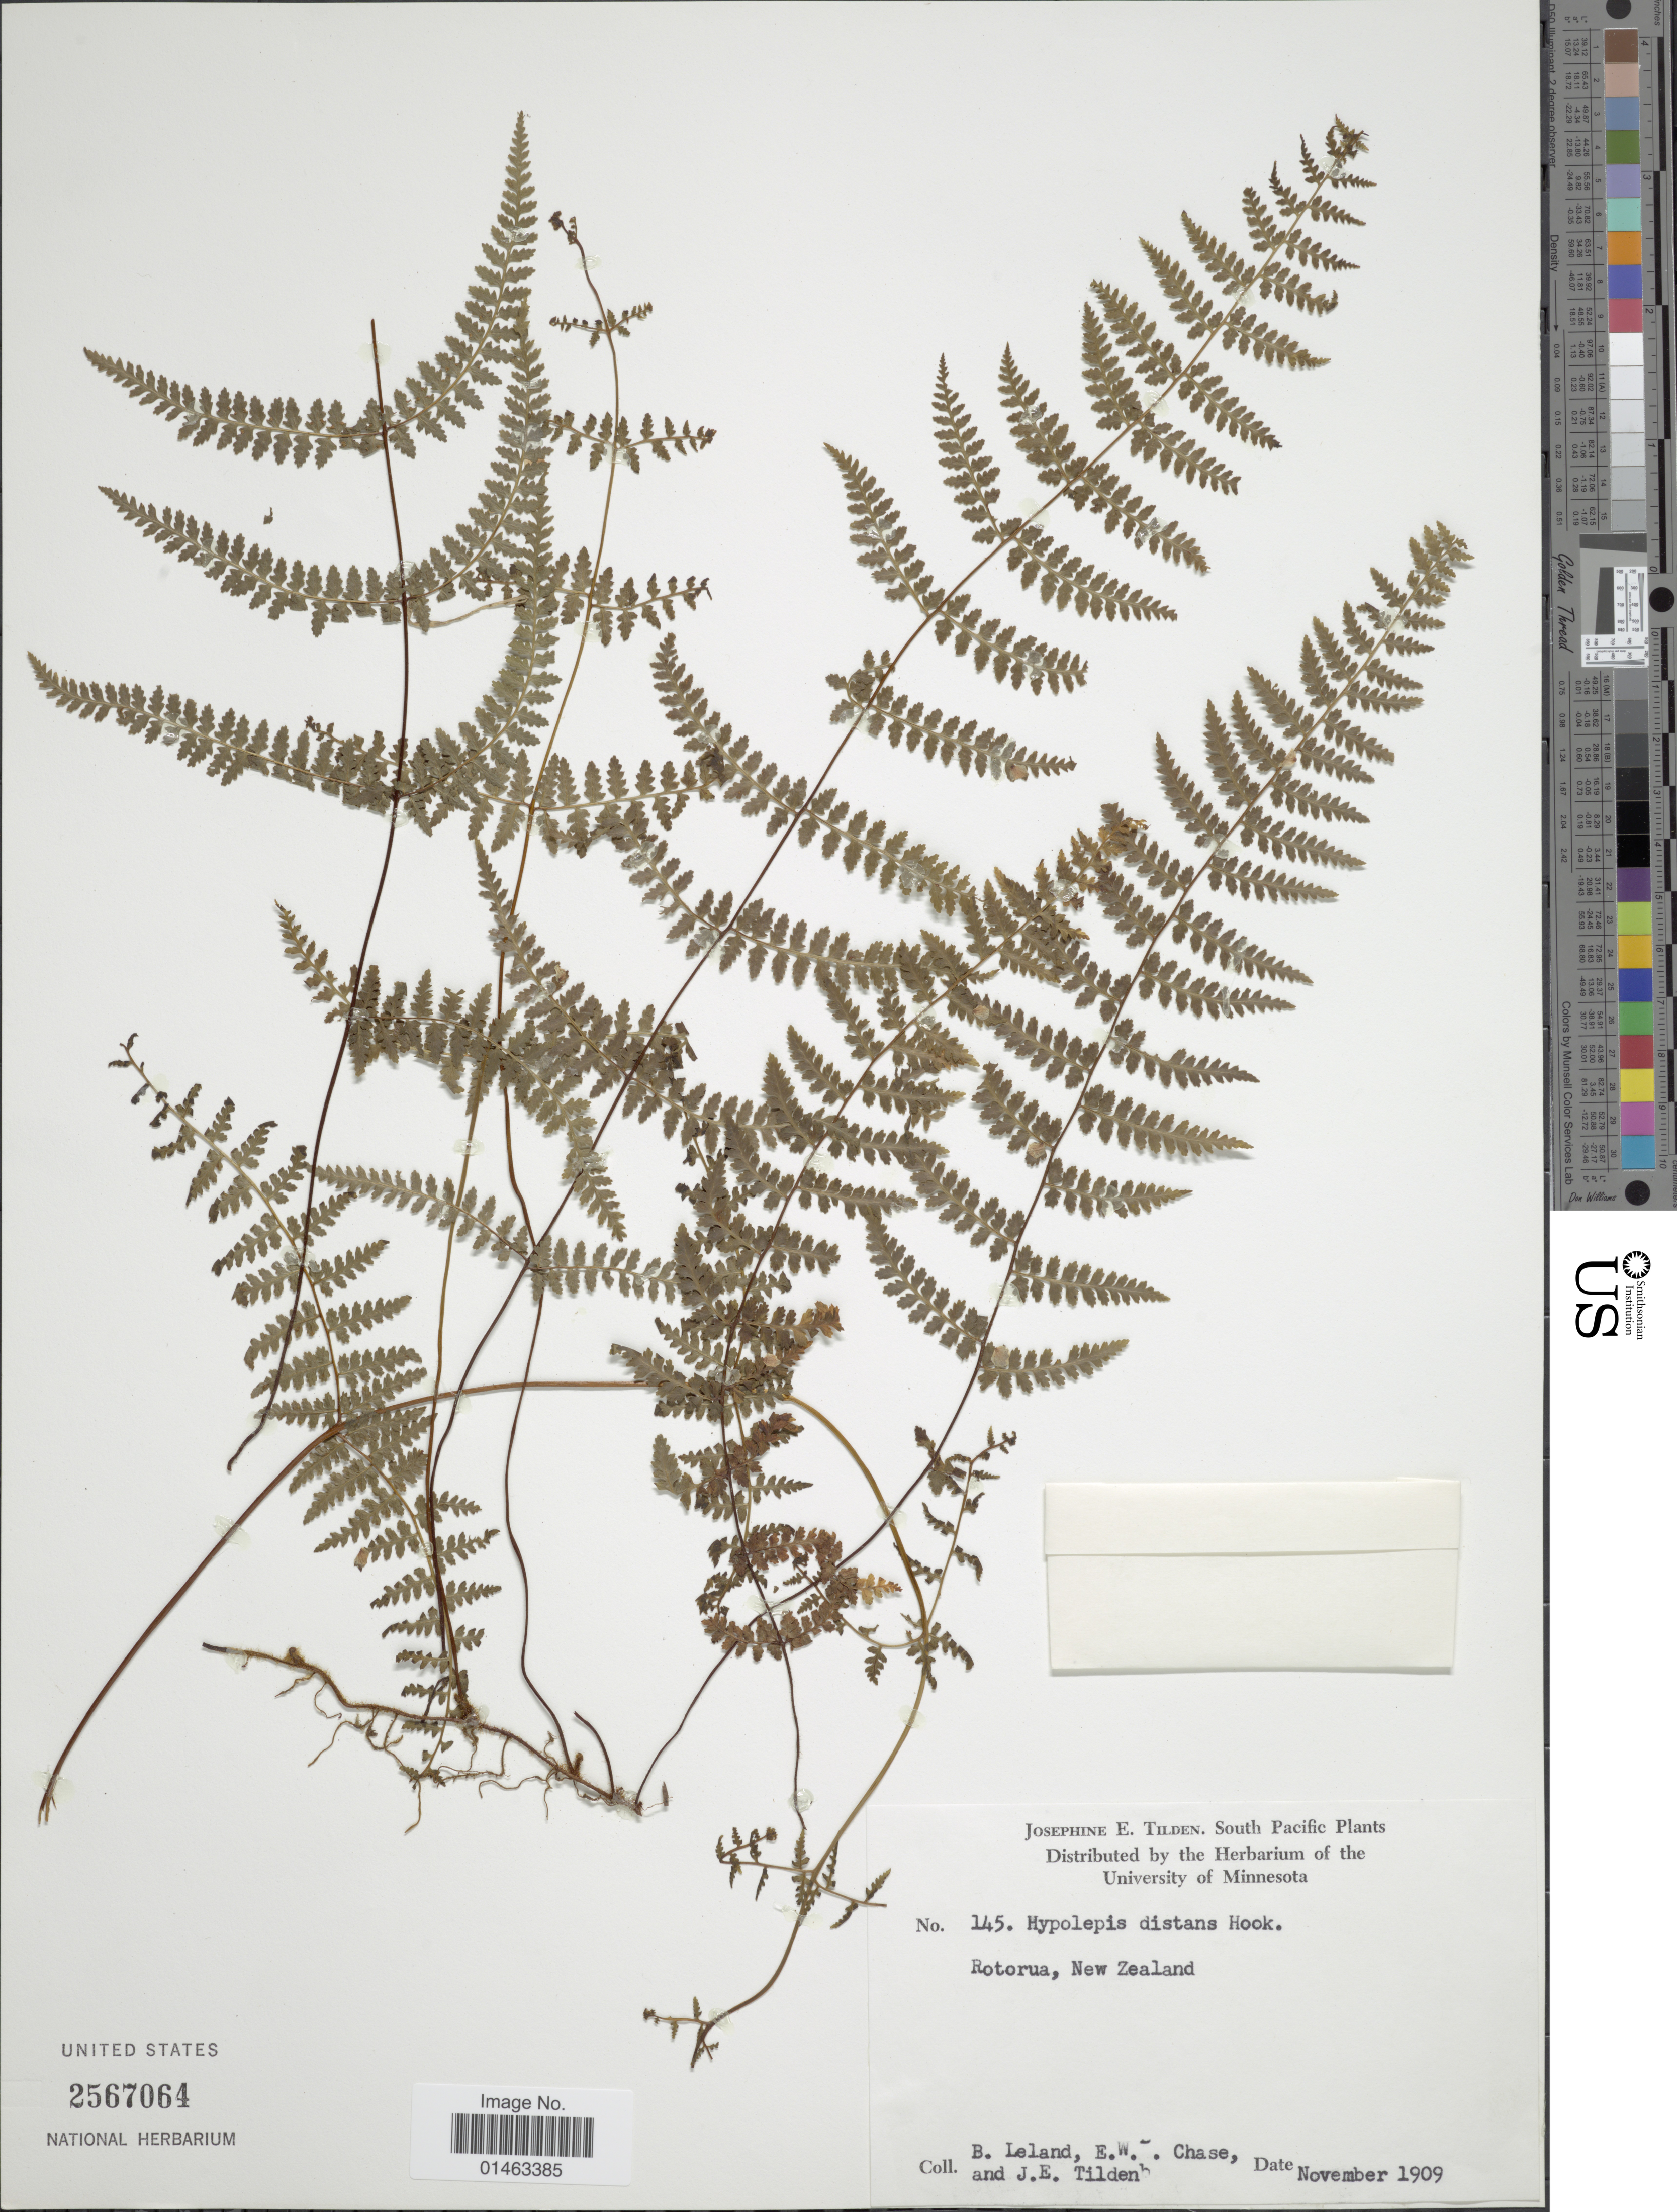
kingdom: Plantae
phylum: Tracheophyta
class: Polypodiopsida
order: Polypodiales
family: Dennstaedtiaceae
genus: Hypolepis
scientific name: Hypolepis distans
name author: (Colenso) Hook.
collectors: B. Leland, E. W. Chase & J. E. Tilden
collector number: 145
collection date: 1909-11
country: New Zealand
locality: Rotorua, New Zealand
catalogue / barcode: US 2567064